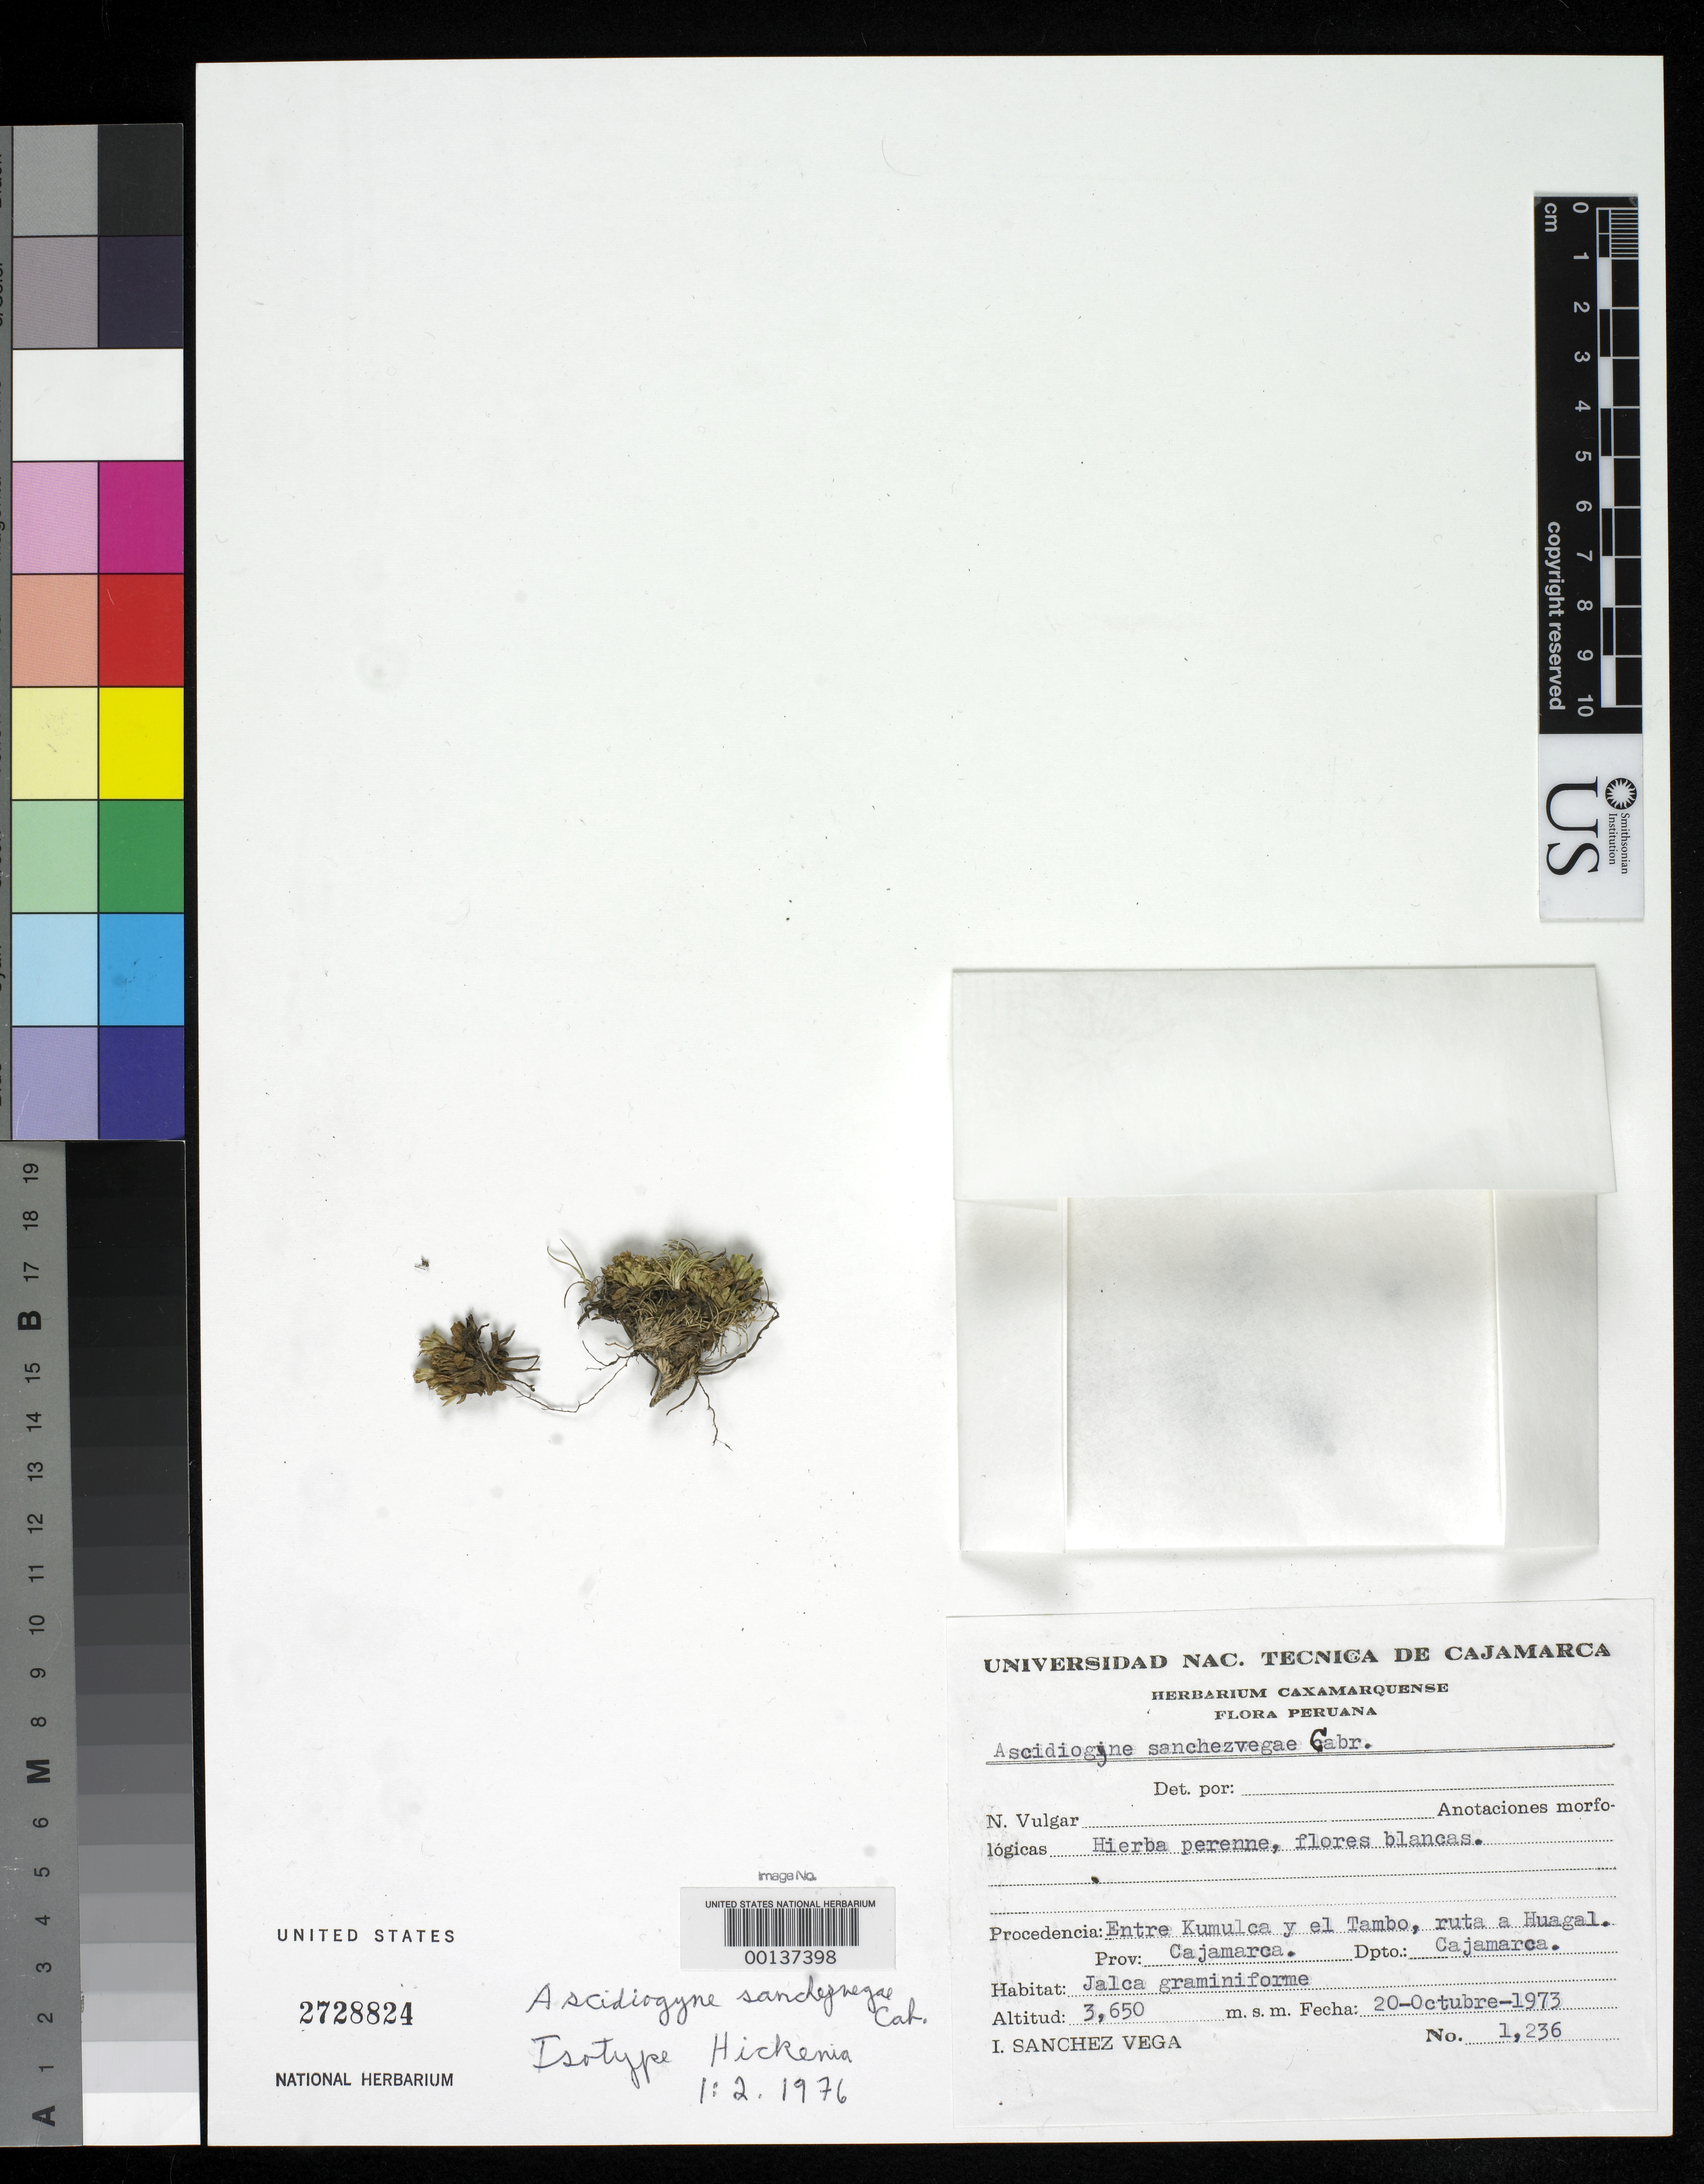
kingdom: Plantae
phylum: Tracheophyta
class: Magnoliopsida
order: Asterales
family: Asteraceae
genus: Ascidiogyne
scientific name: Ascidiogyne sanchezvegae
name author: Cabrera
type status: Isotype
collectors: I. Sánchez Vega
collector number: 1236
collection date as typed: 20 Oct 1973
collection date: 1973-10-20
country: Peru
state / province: Cajamarca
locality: between Kumulca and El Tambo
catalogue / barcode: US 2728824